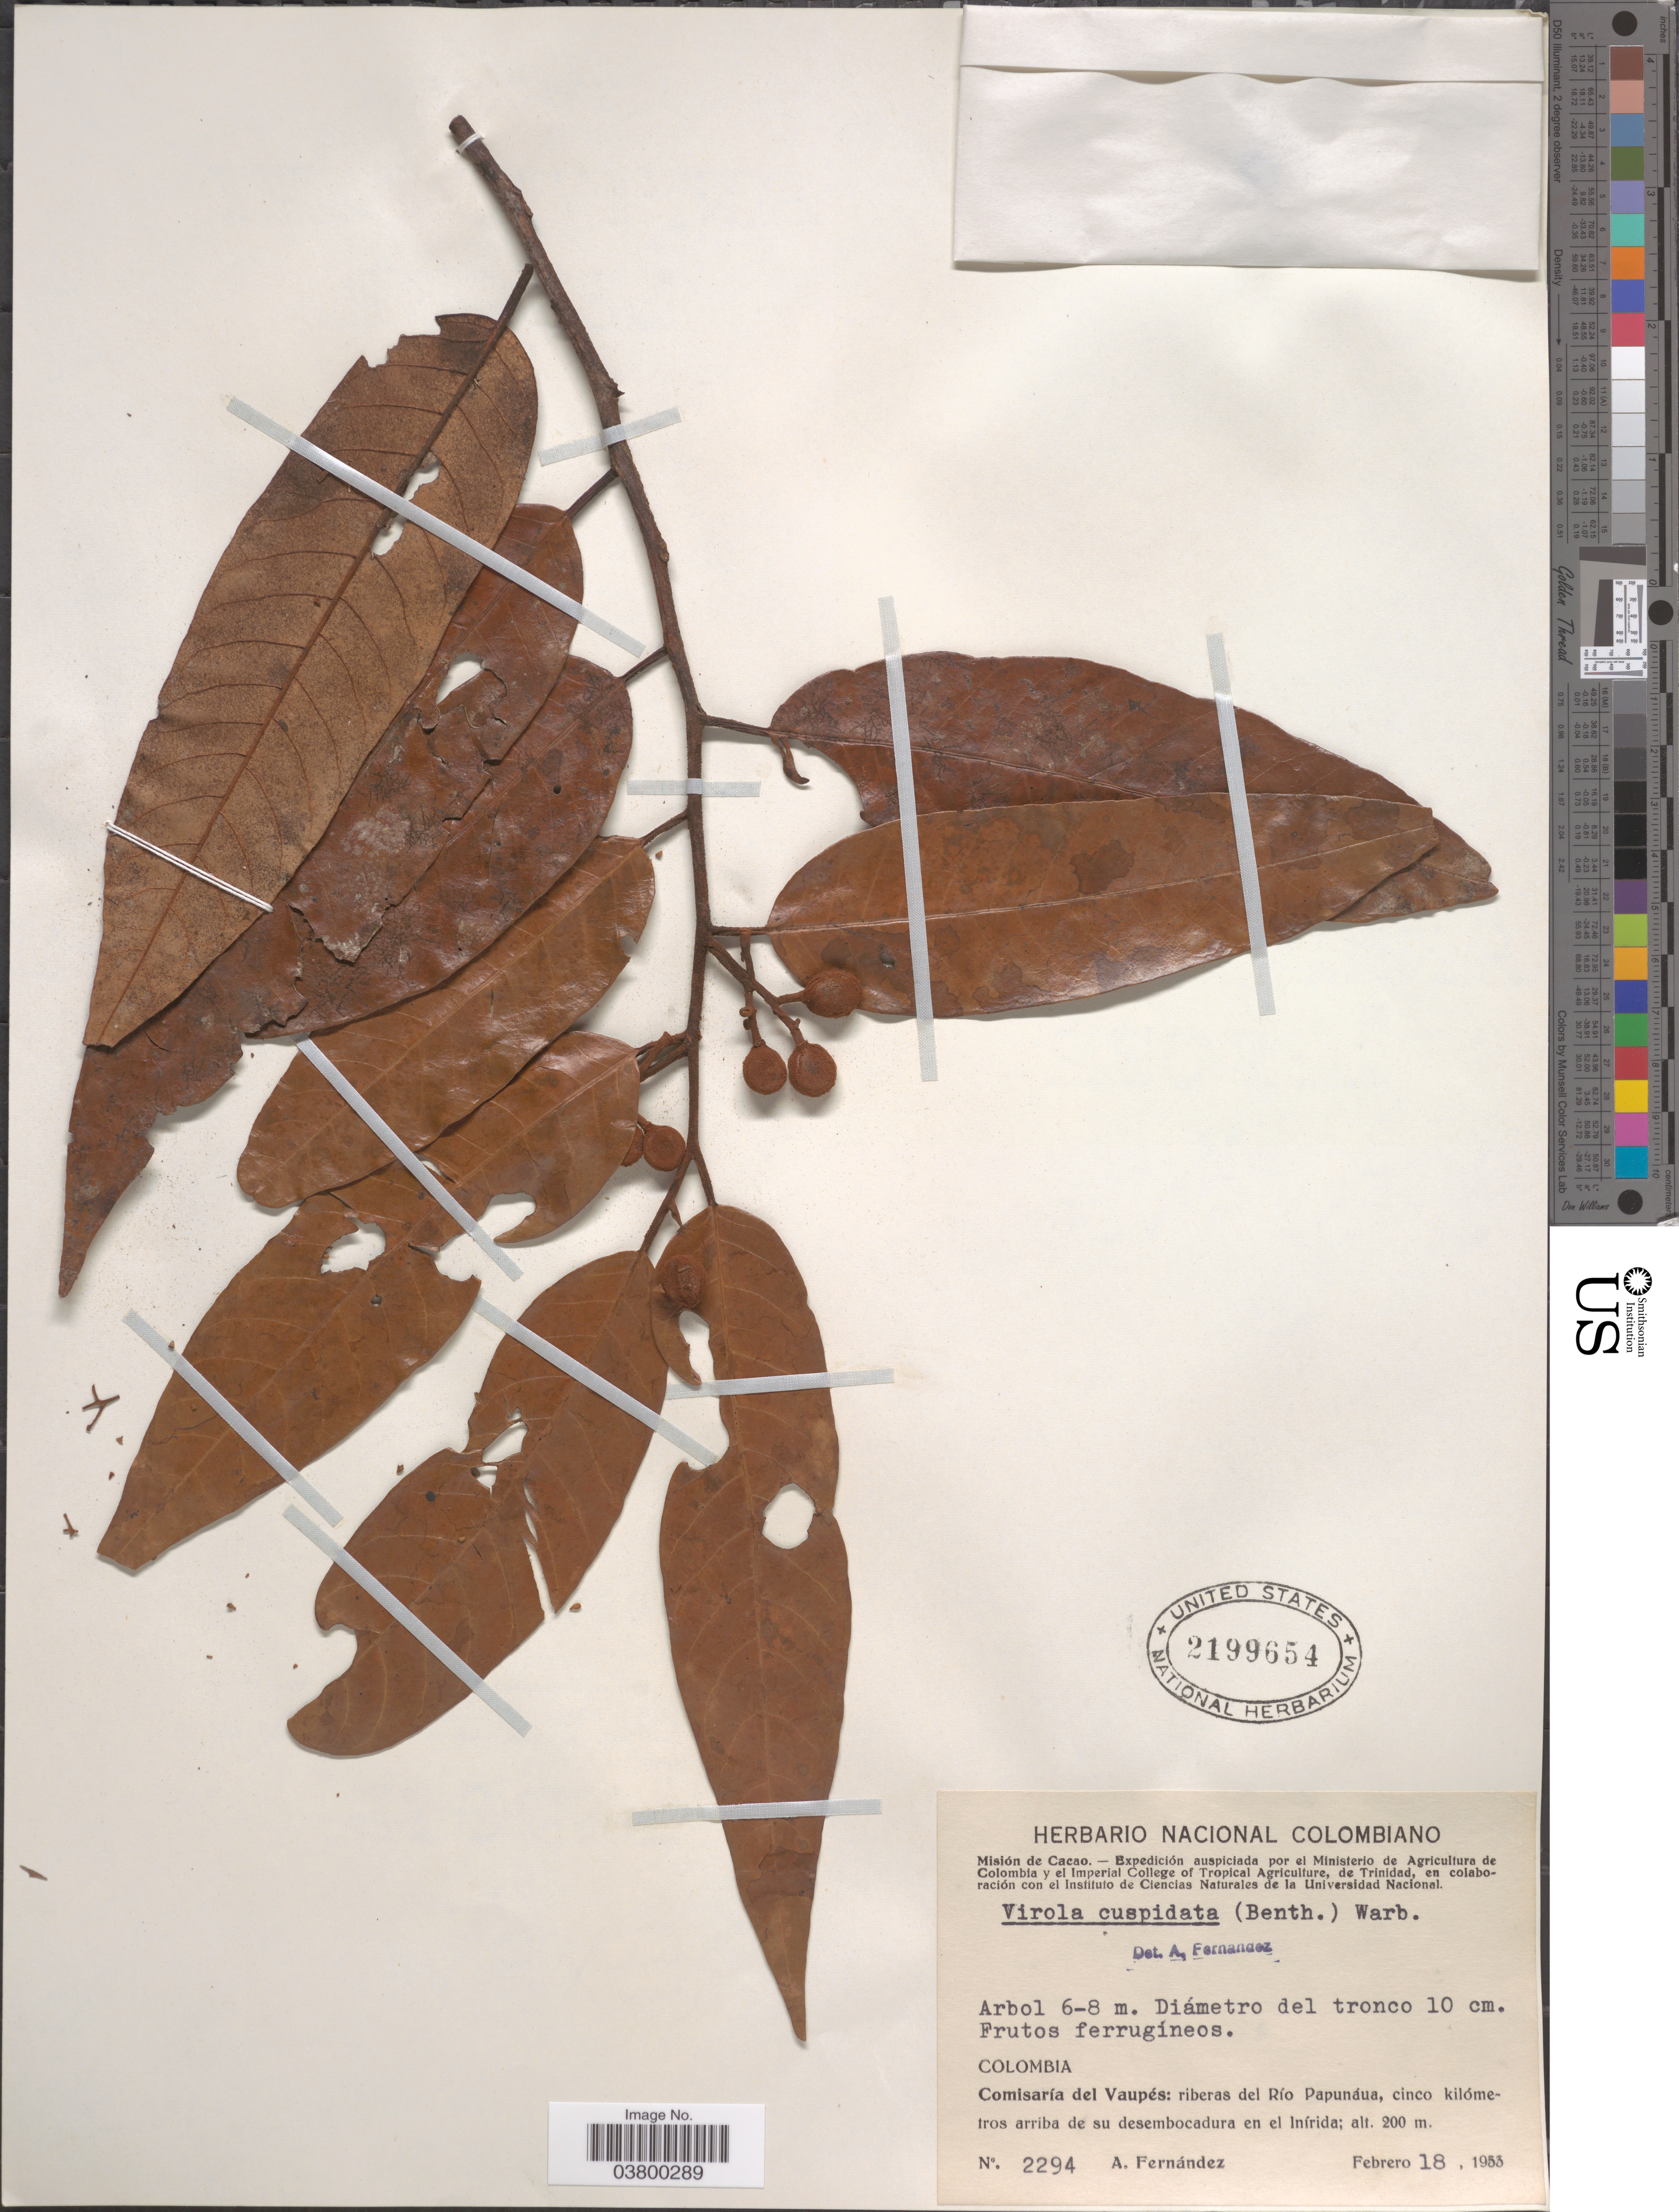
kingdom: Plantae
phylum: Tracheophyta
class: Magnoliopsida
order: Magnoliales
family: Myristicaceae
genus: Virola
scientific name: Virola elongata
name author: (Benth.) Warb.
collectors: A. Fernández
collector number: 2294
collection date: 1953-02-18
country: Colombia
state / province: Vaupés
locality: Comisaría del Vaupés: riberas del Río Papunáua, cinco kilómetros arriba de su desembocadura en el Inirida.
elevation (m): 200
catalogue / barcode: US 2199654